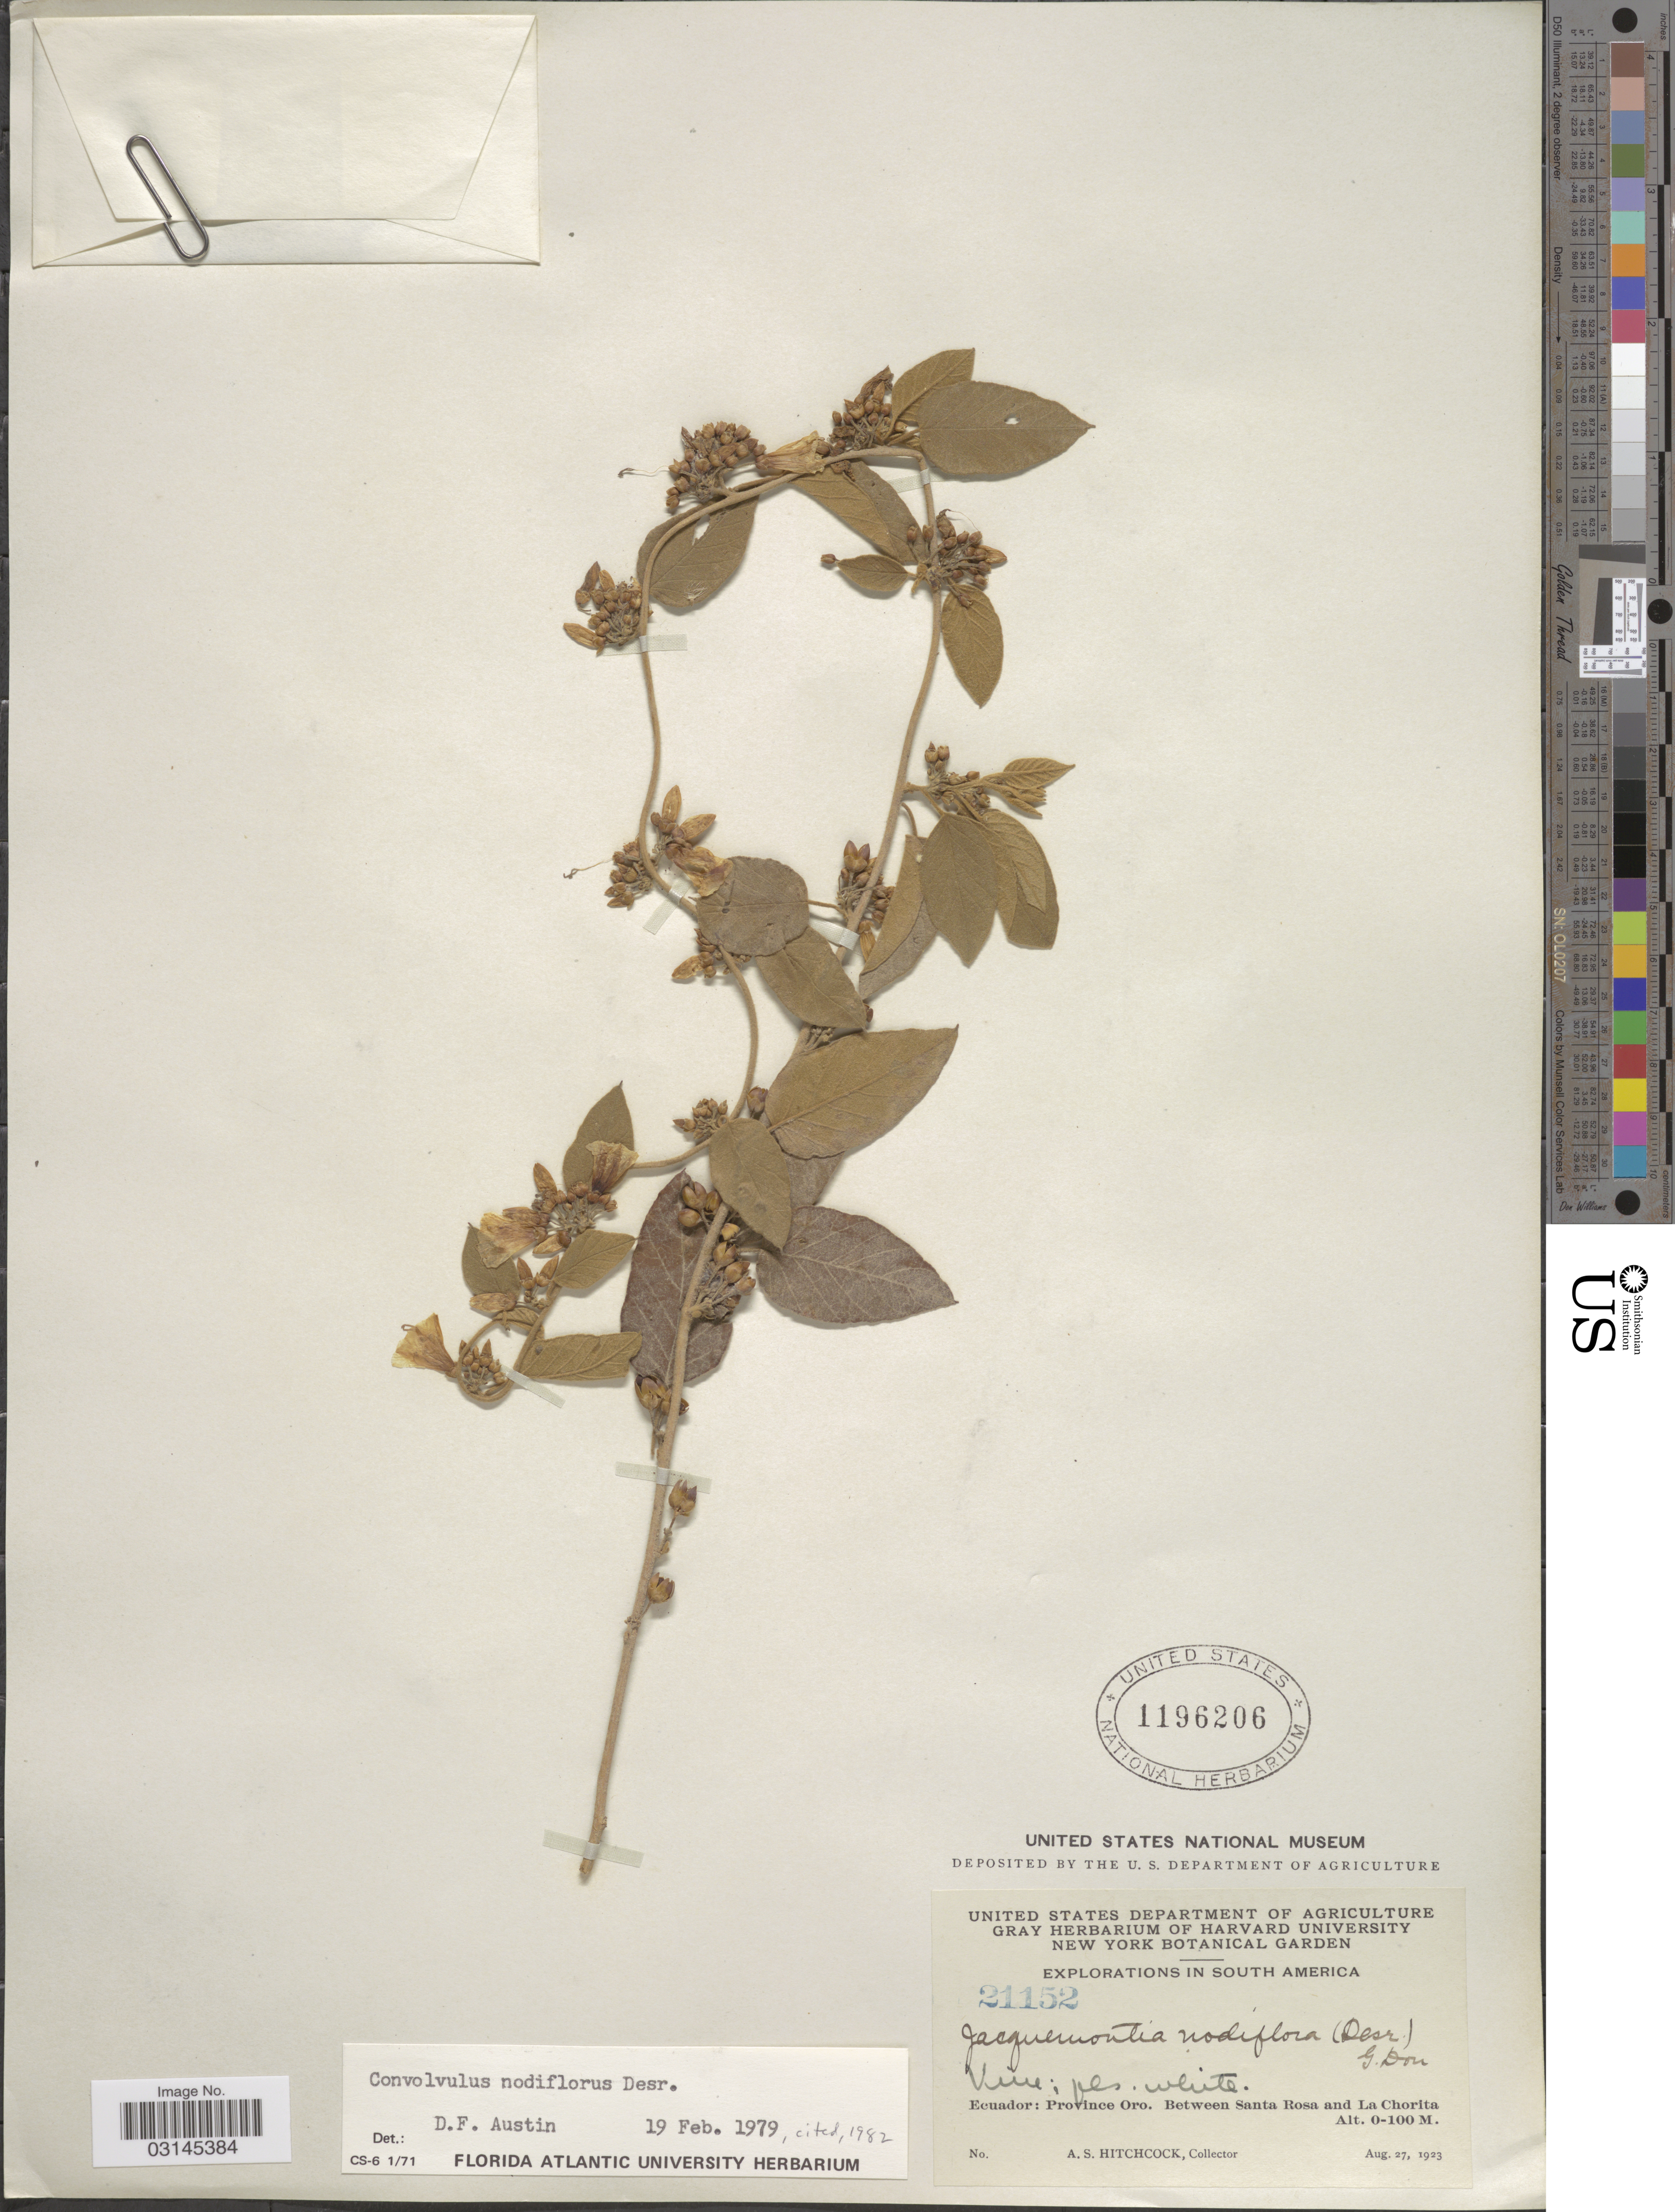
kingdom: Plantae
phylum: Tracheophyta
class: Magnoliopsida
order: Solanales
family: Convolvulaceae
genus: Convolvulus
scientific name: Convolvulus nodiflorus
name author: Desr.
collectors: A. S. Hitchcock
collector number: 21152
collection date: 1923-08-27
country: Ecuador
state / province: El Oro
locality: Province Oro. Between Santa Rosa and La Chorita.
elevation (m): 0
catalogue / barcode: US 1196206